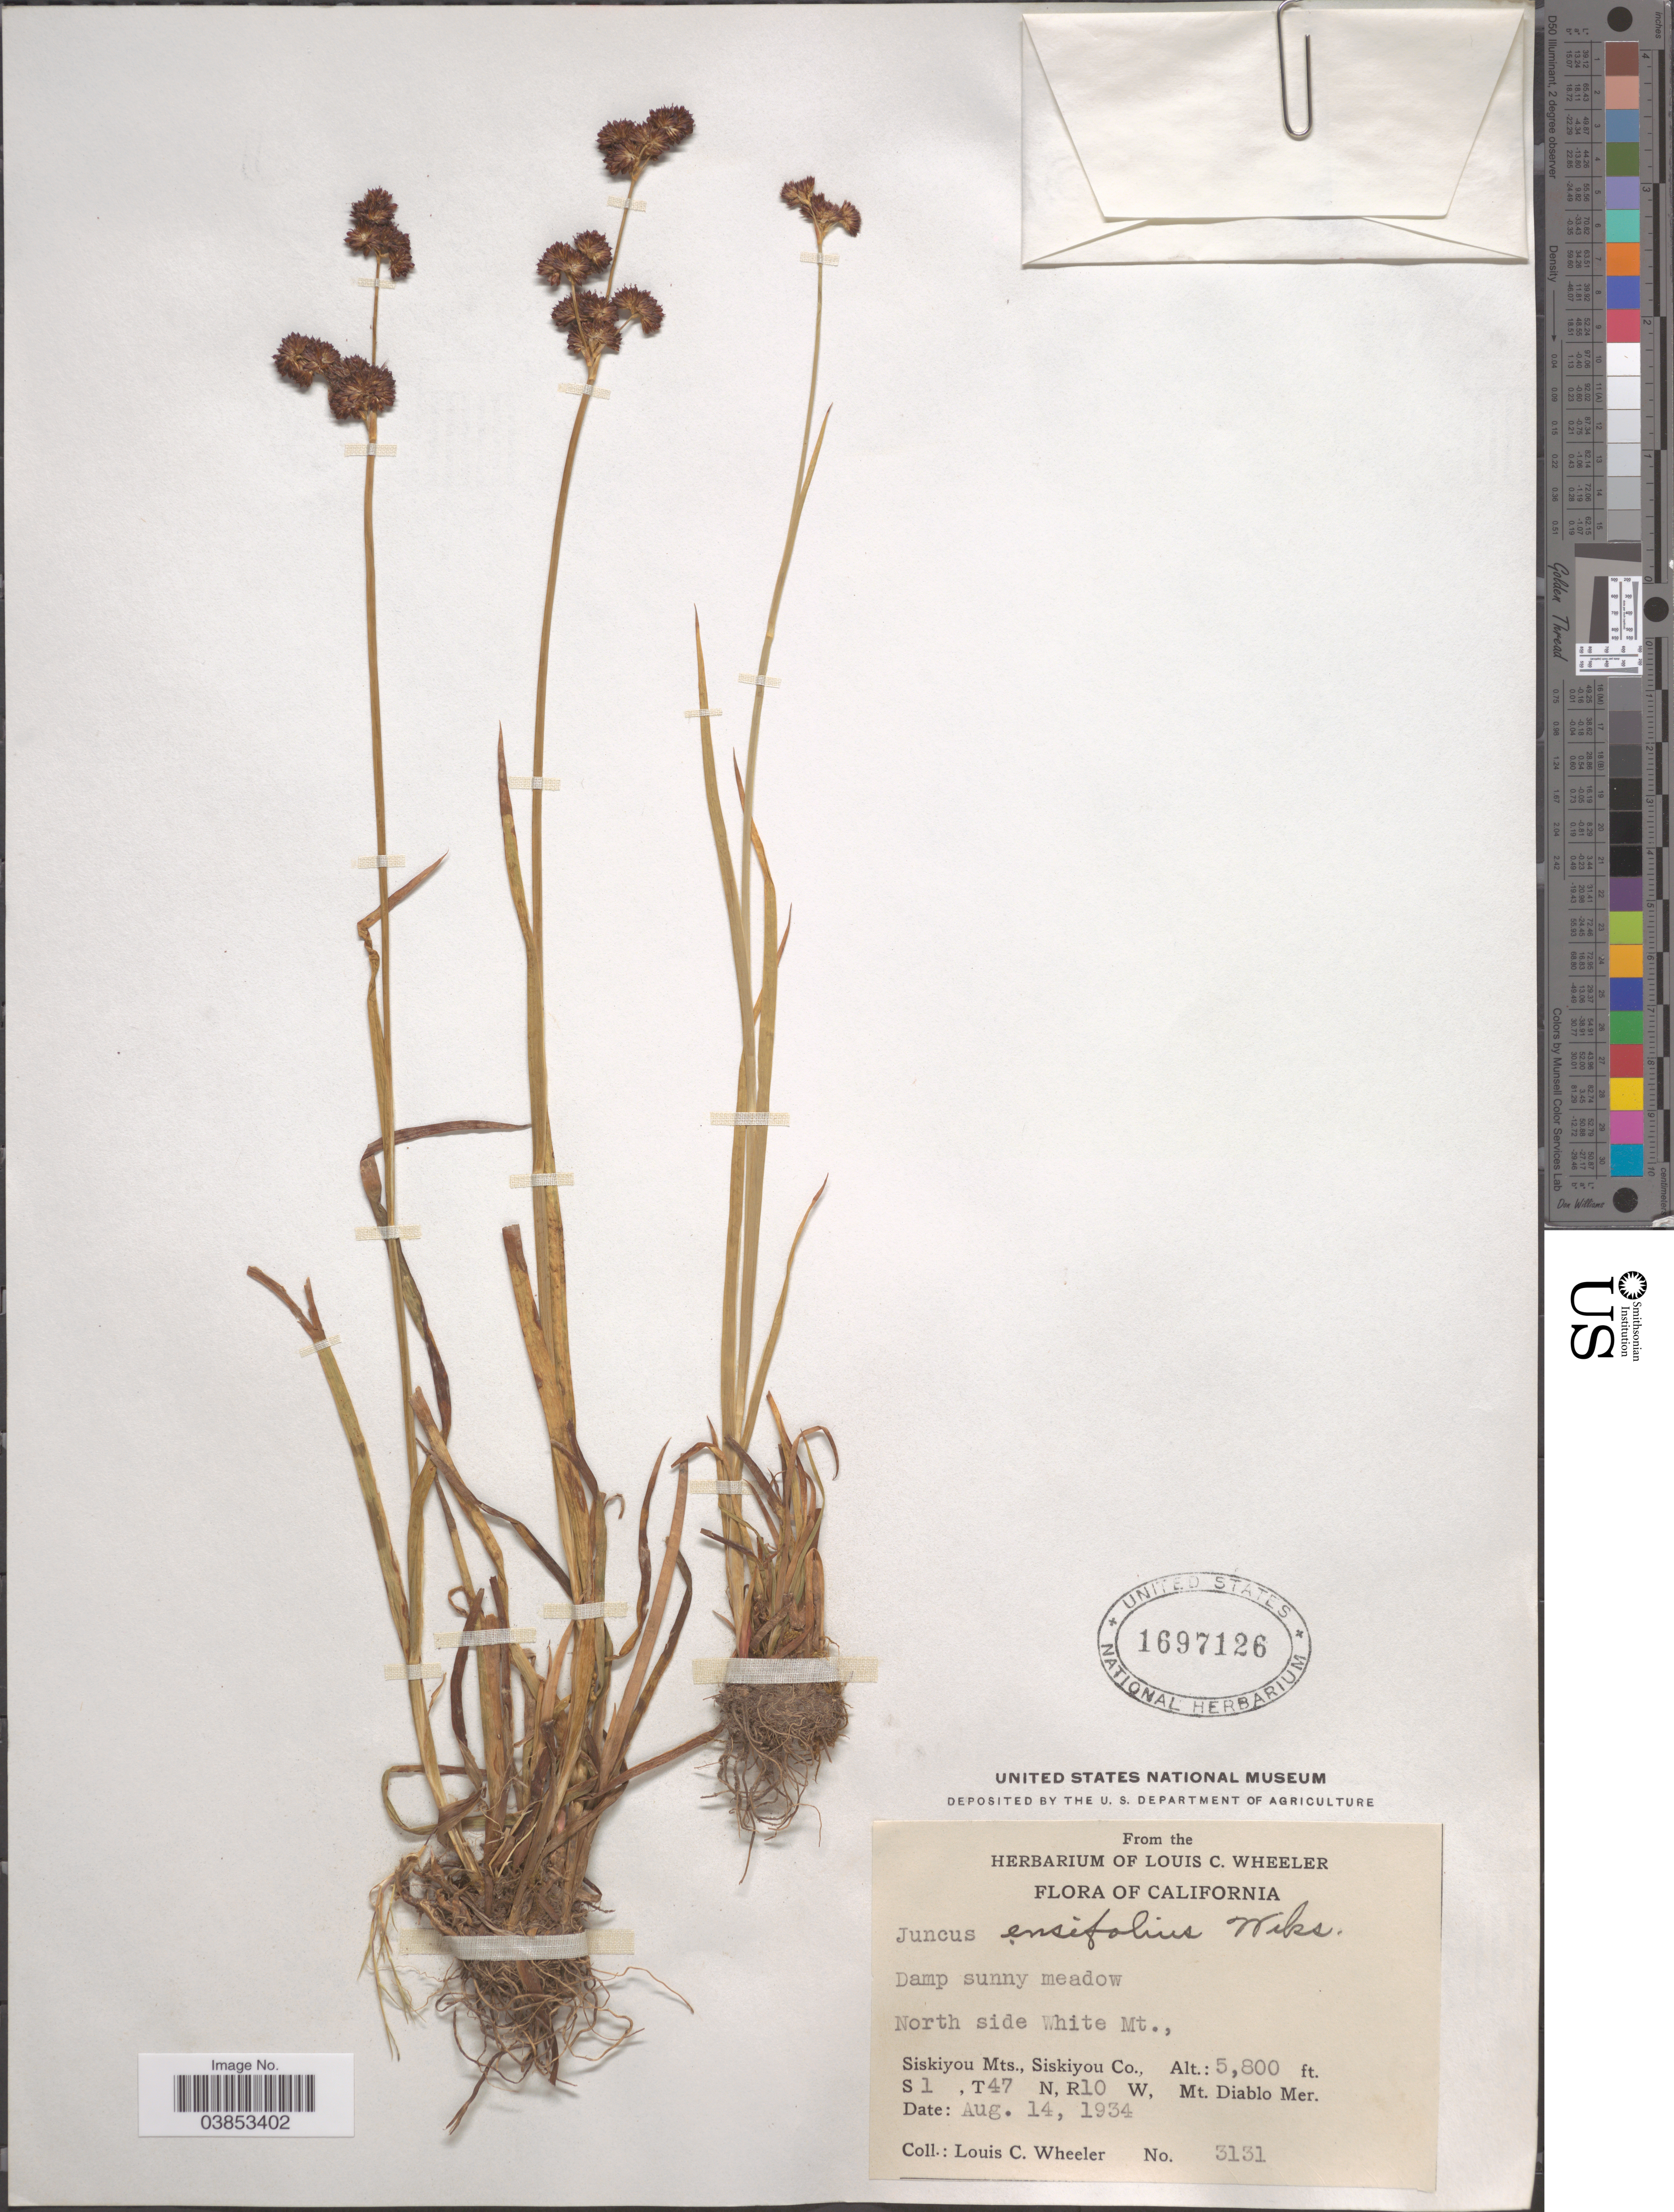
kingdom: Plantae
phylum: Tracheophyta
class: Liliopsida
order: Poales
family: Juncaceae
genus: Juncus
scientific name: Juncus ensifolius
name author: Wikstr.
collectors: L. C. Wheeler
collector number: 3131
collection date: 1934-08-14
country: United States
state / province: California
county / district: Siskiyou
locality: North side White Mt., Siskiyou Co., S 1, T47 N, R10 W, Mt. Diablo Mer.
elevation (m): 1768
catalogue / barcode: US 1697126